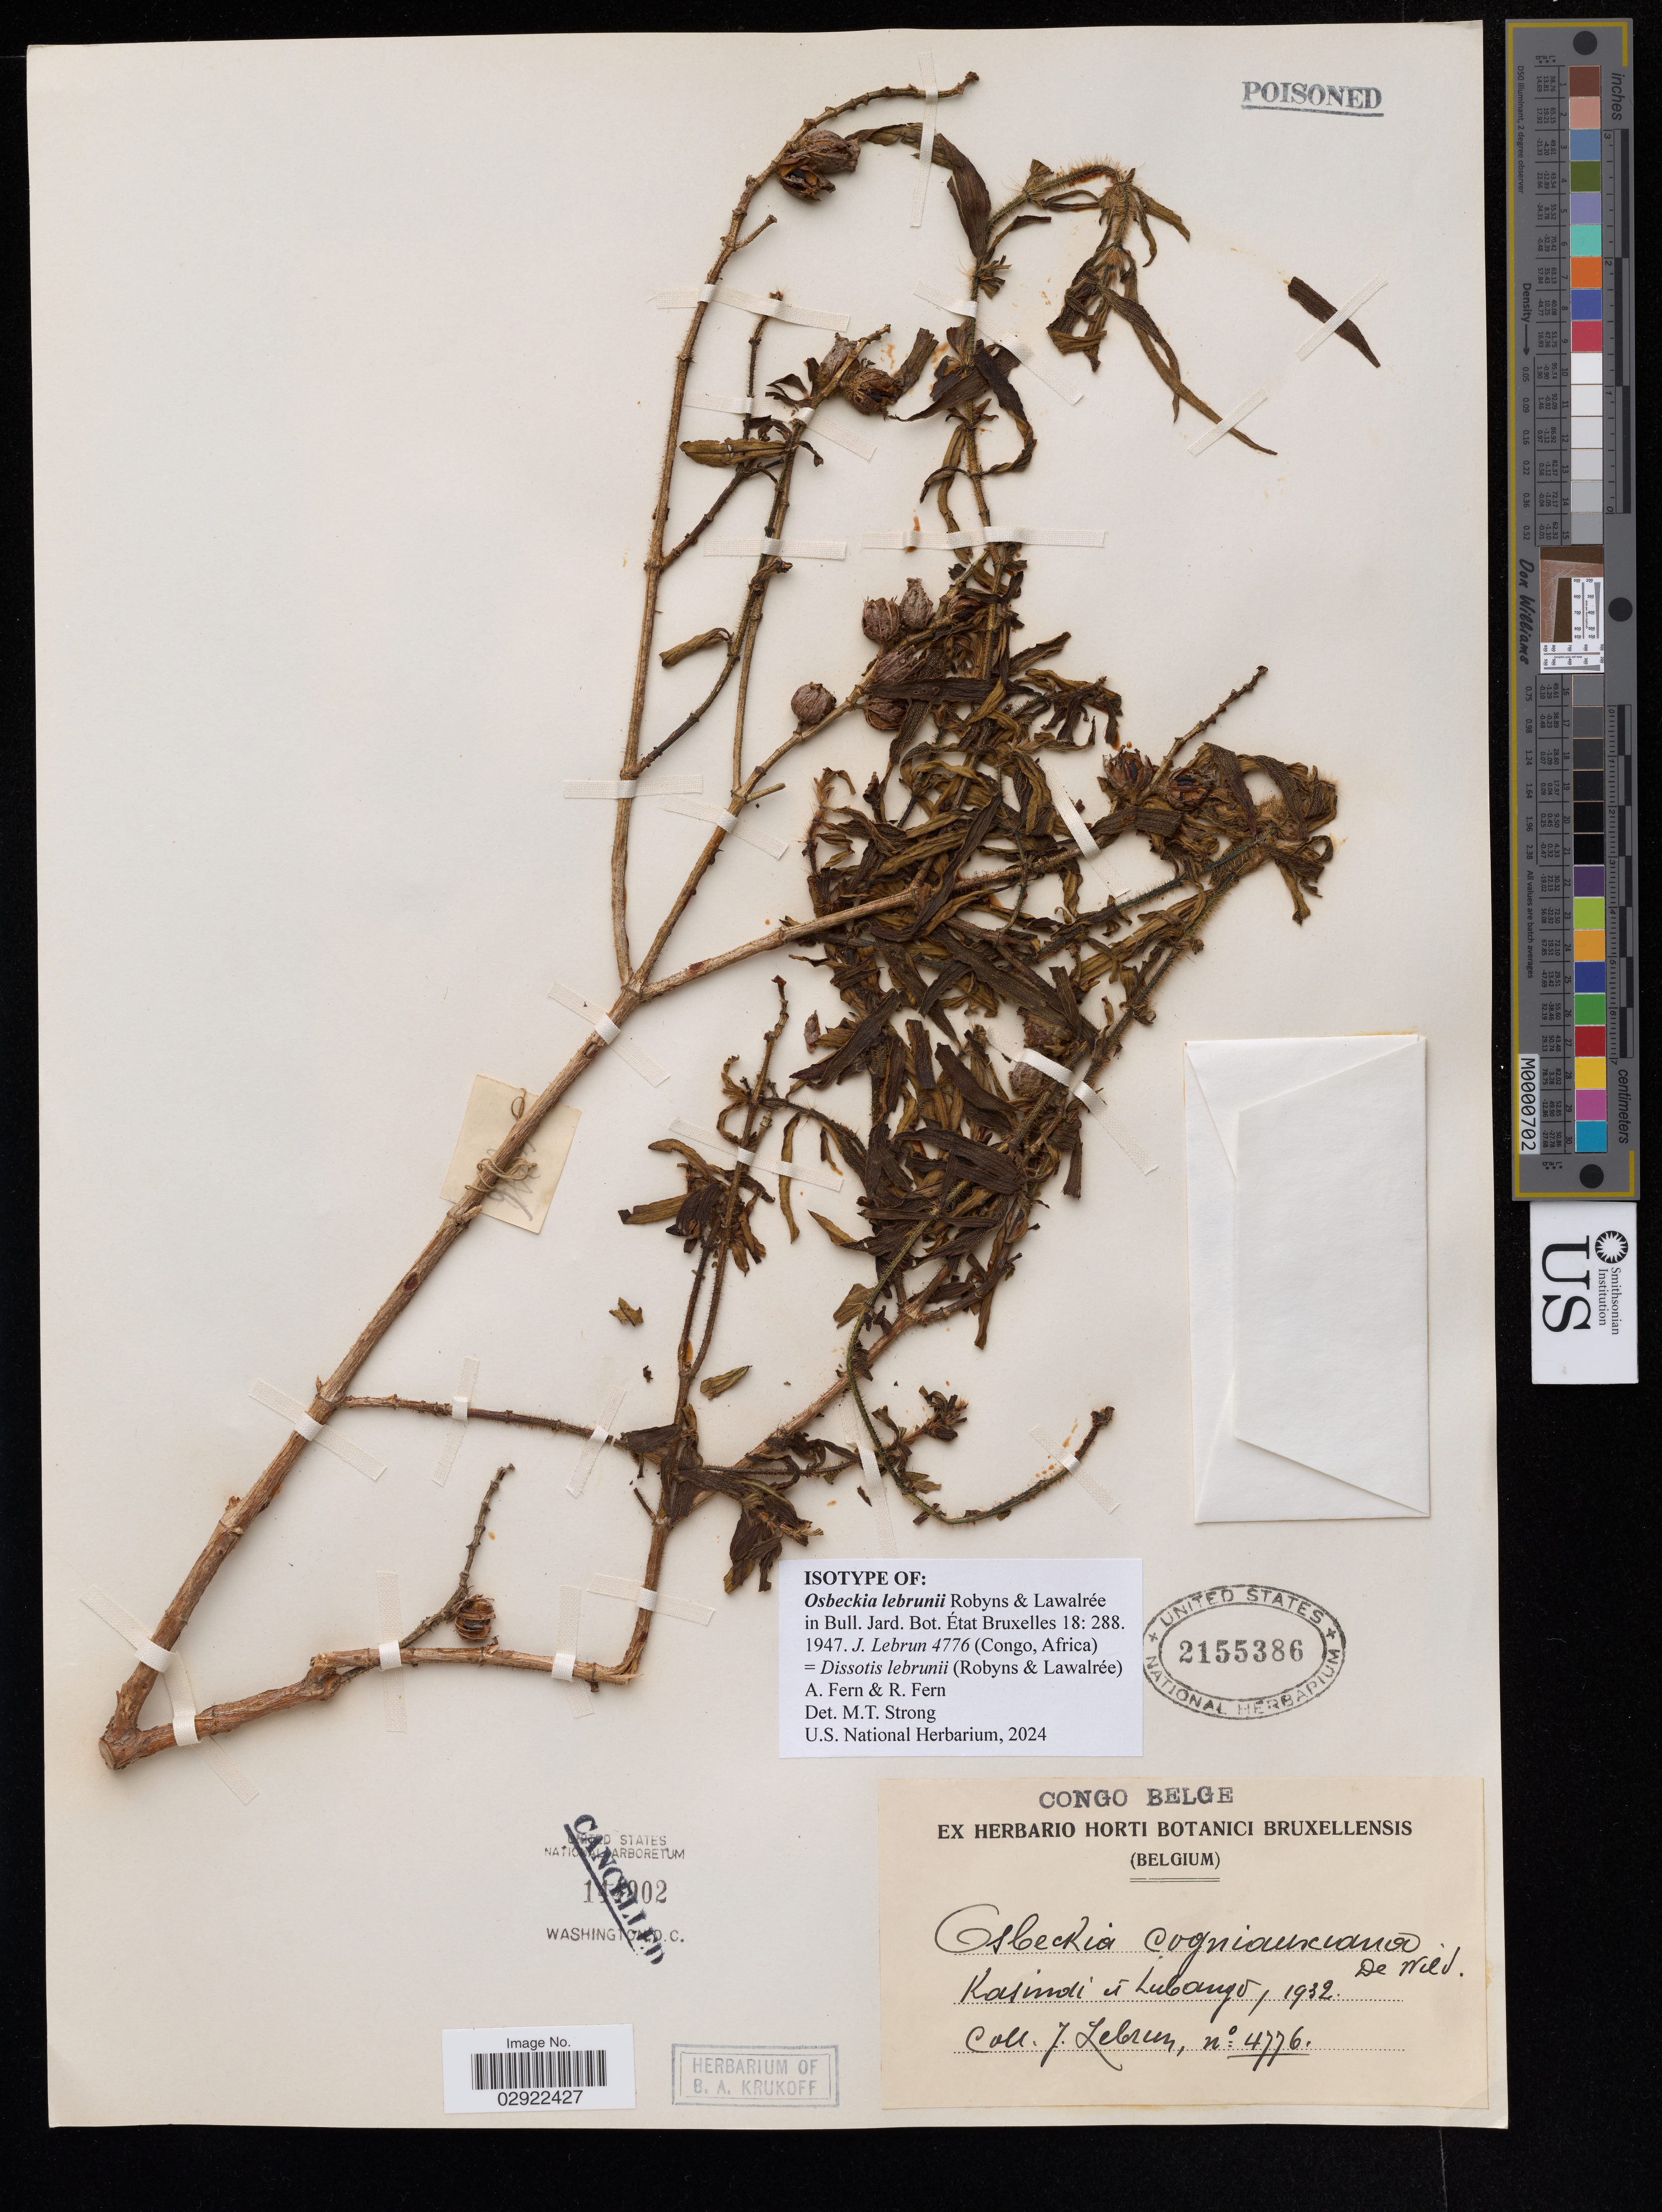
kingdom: Plantae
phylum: Tracheophyta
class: Magnoliopsida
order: Myrtales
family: Melastomataceae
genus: Osbeckia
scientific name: Osbeckia lebrunii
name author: Robyns & Lawalrée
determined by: Strong, Mark T., (BOT), Smithsonian Institution - National Museum of Natural History (UNITED STATES)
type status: Isotype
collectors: J. A. Lebrun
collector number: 4776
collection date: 1932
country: Congo, Democratic Republic of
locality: Congo Belge. Kasindi et Lubango.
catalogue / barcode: US 2155386